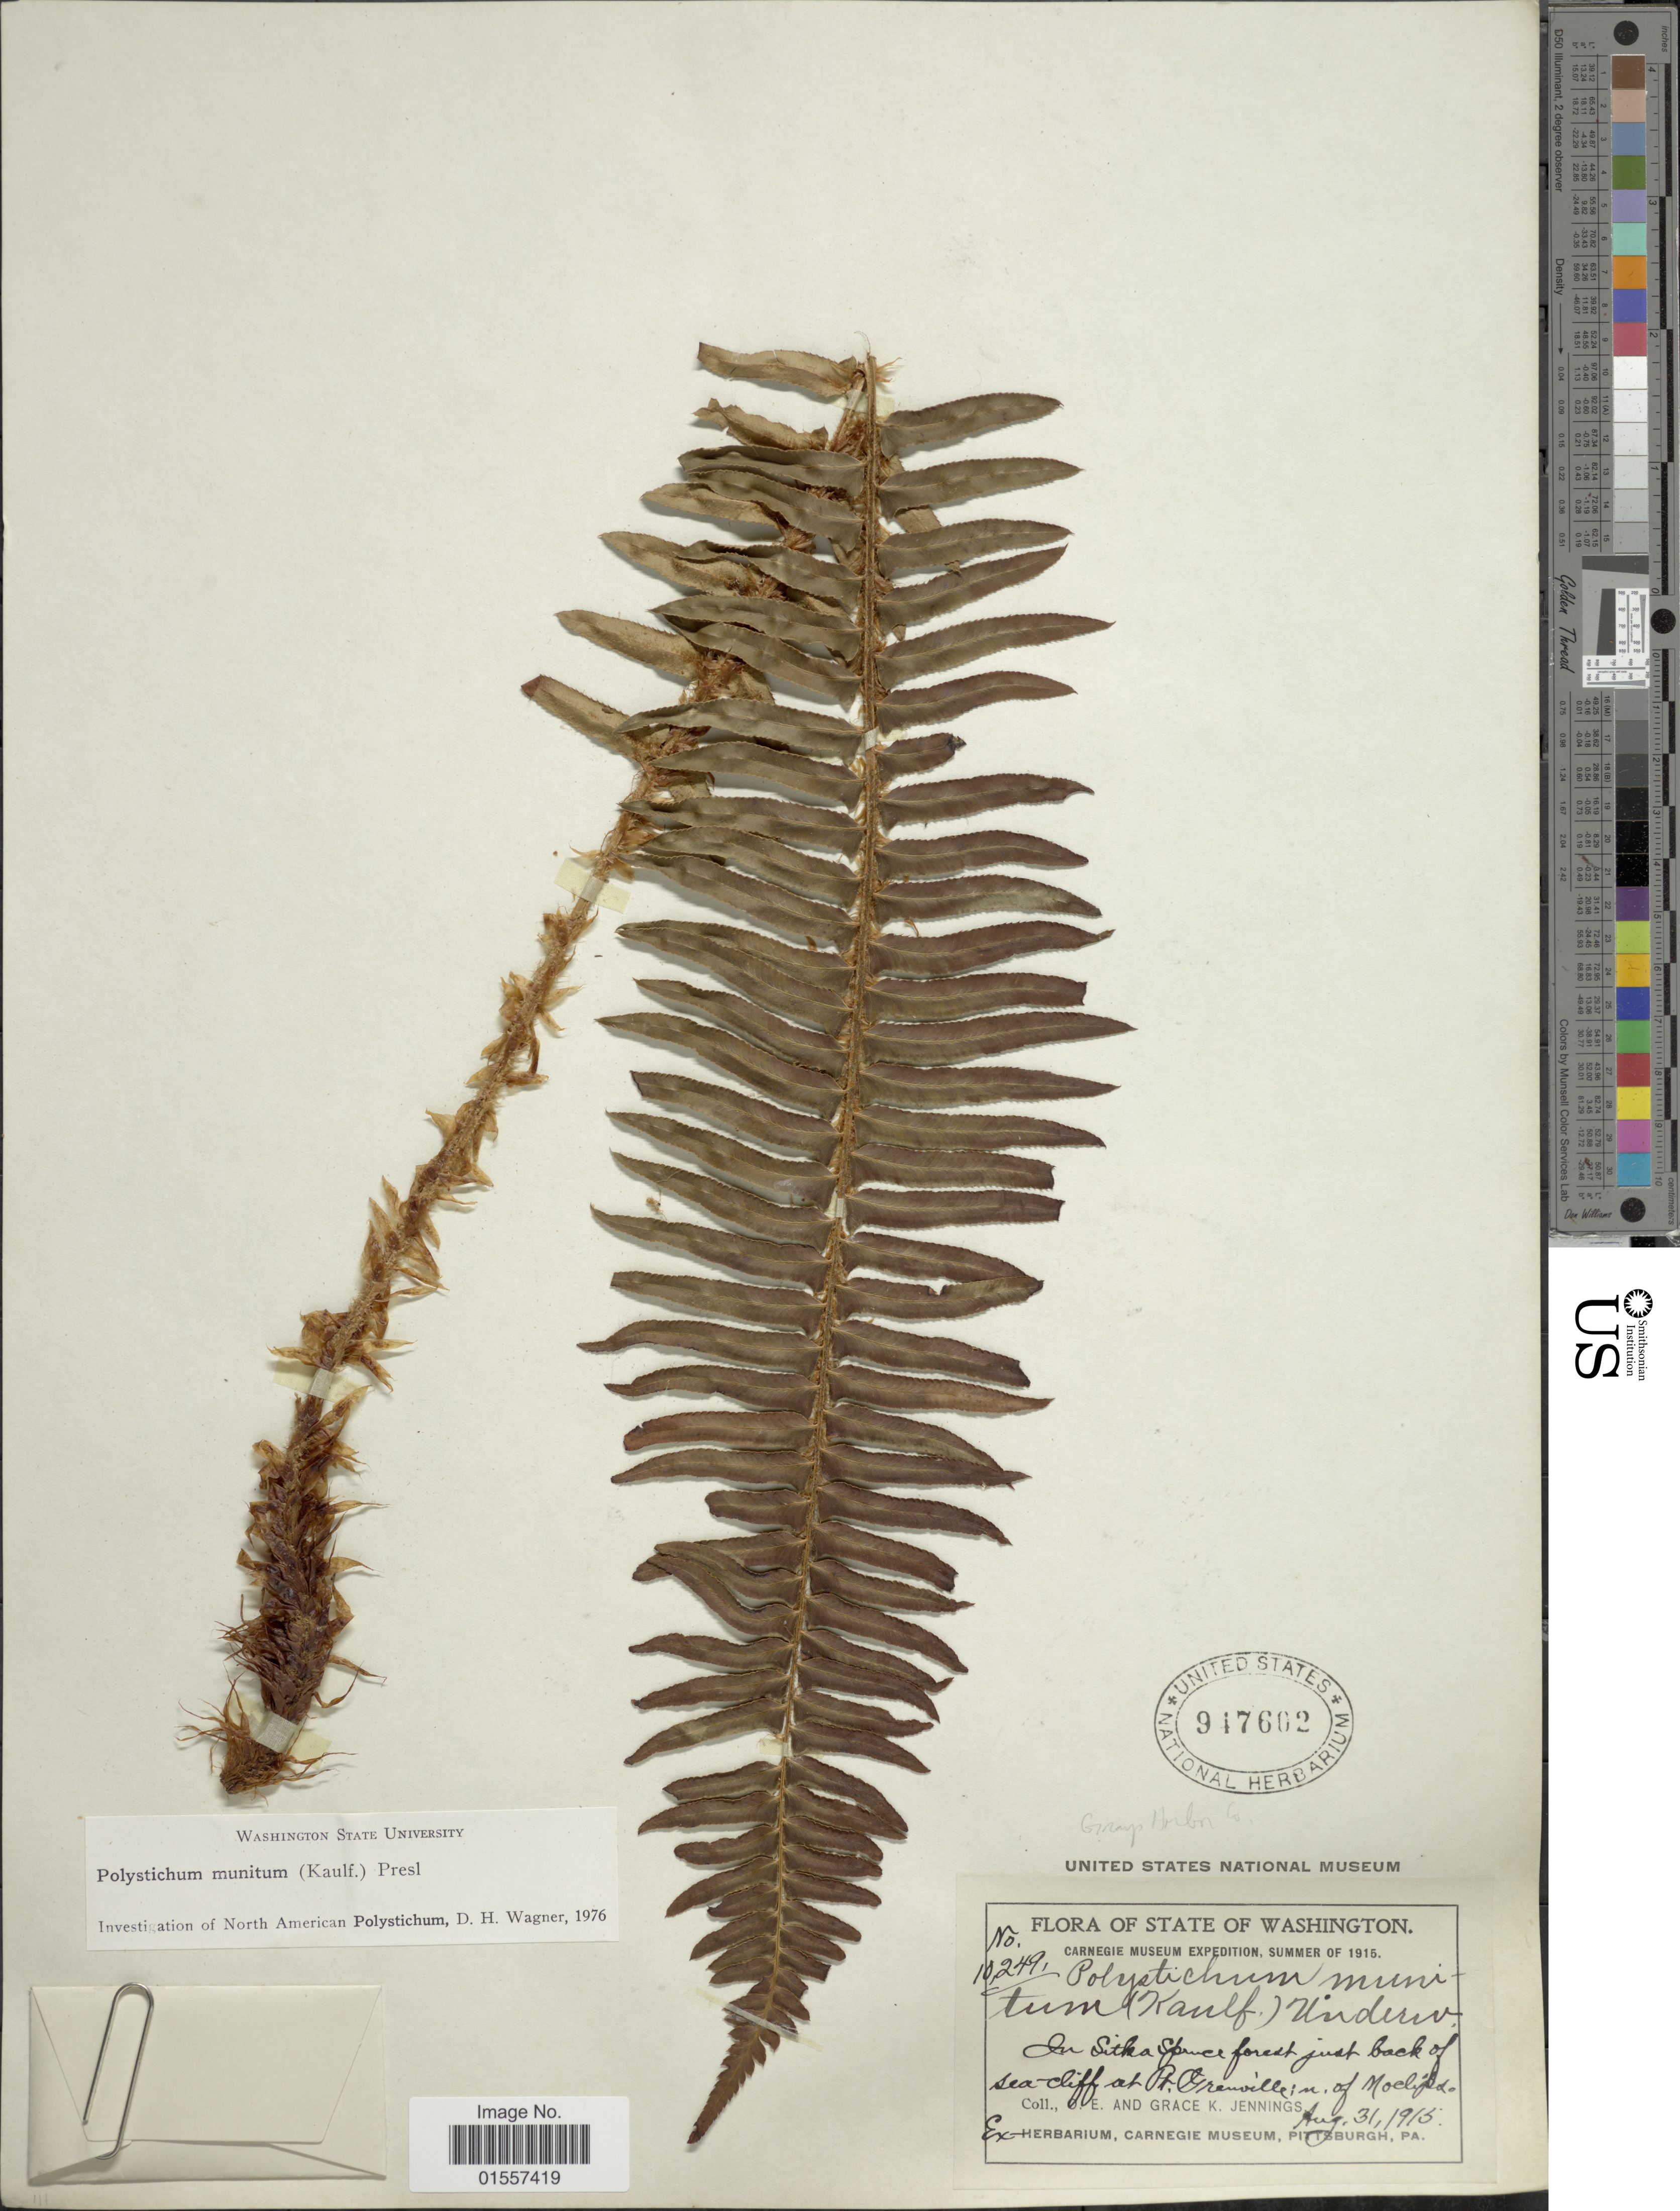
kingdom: Plantae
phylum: Tracheophyta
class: Polypodiopsida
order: Polypodiales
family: Dryopteridaceae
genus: Polystichum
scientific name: Polystichum munitum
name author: (Kaulf.) C. Presl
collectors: O. E. Jennings & G. K. Jennings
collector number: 10249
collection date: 1915-08-31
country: United States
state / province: Washington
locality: State of Washington, in Sitka Spruce forest just back of sea cliff at Pt. Grenville; N of Moclips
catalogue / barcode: US 917602